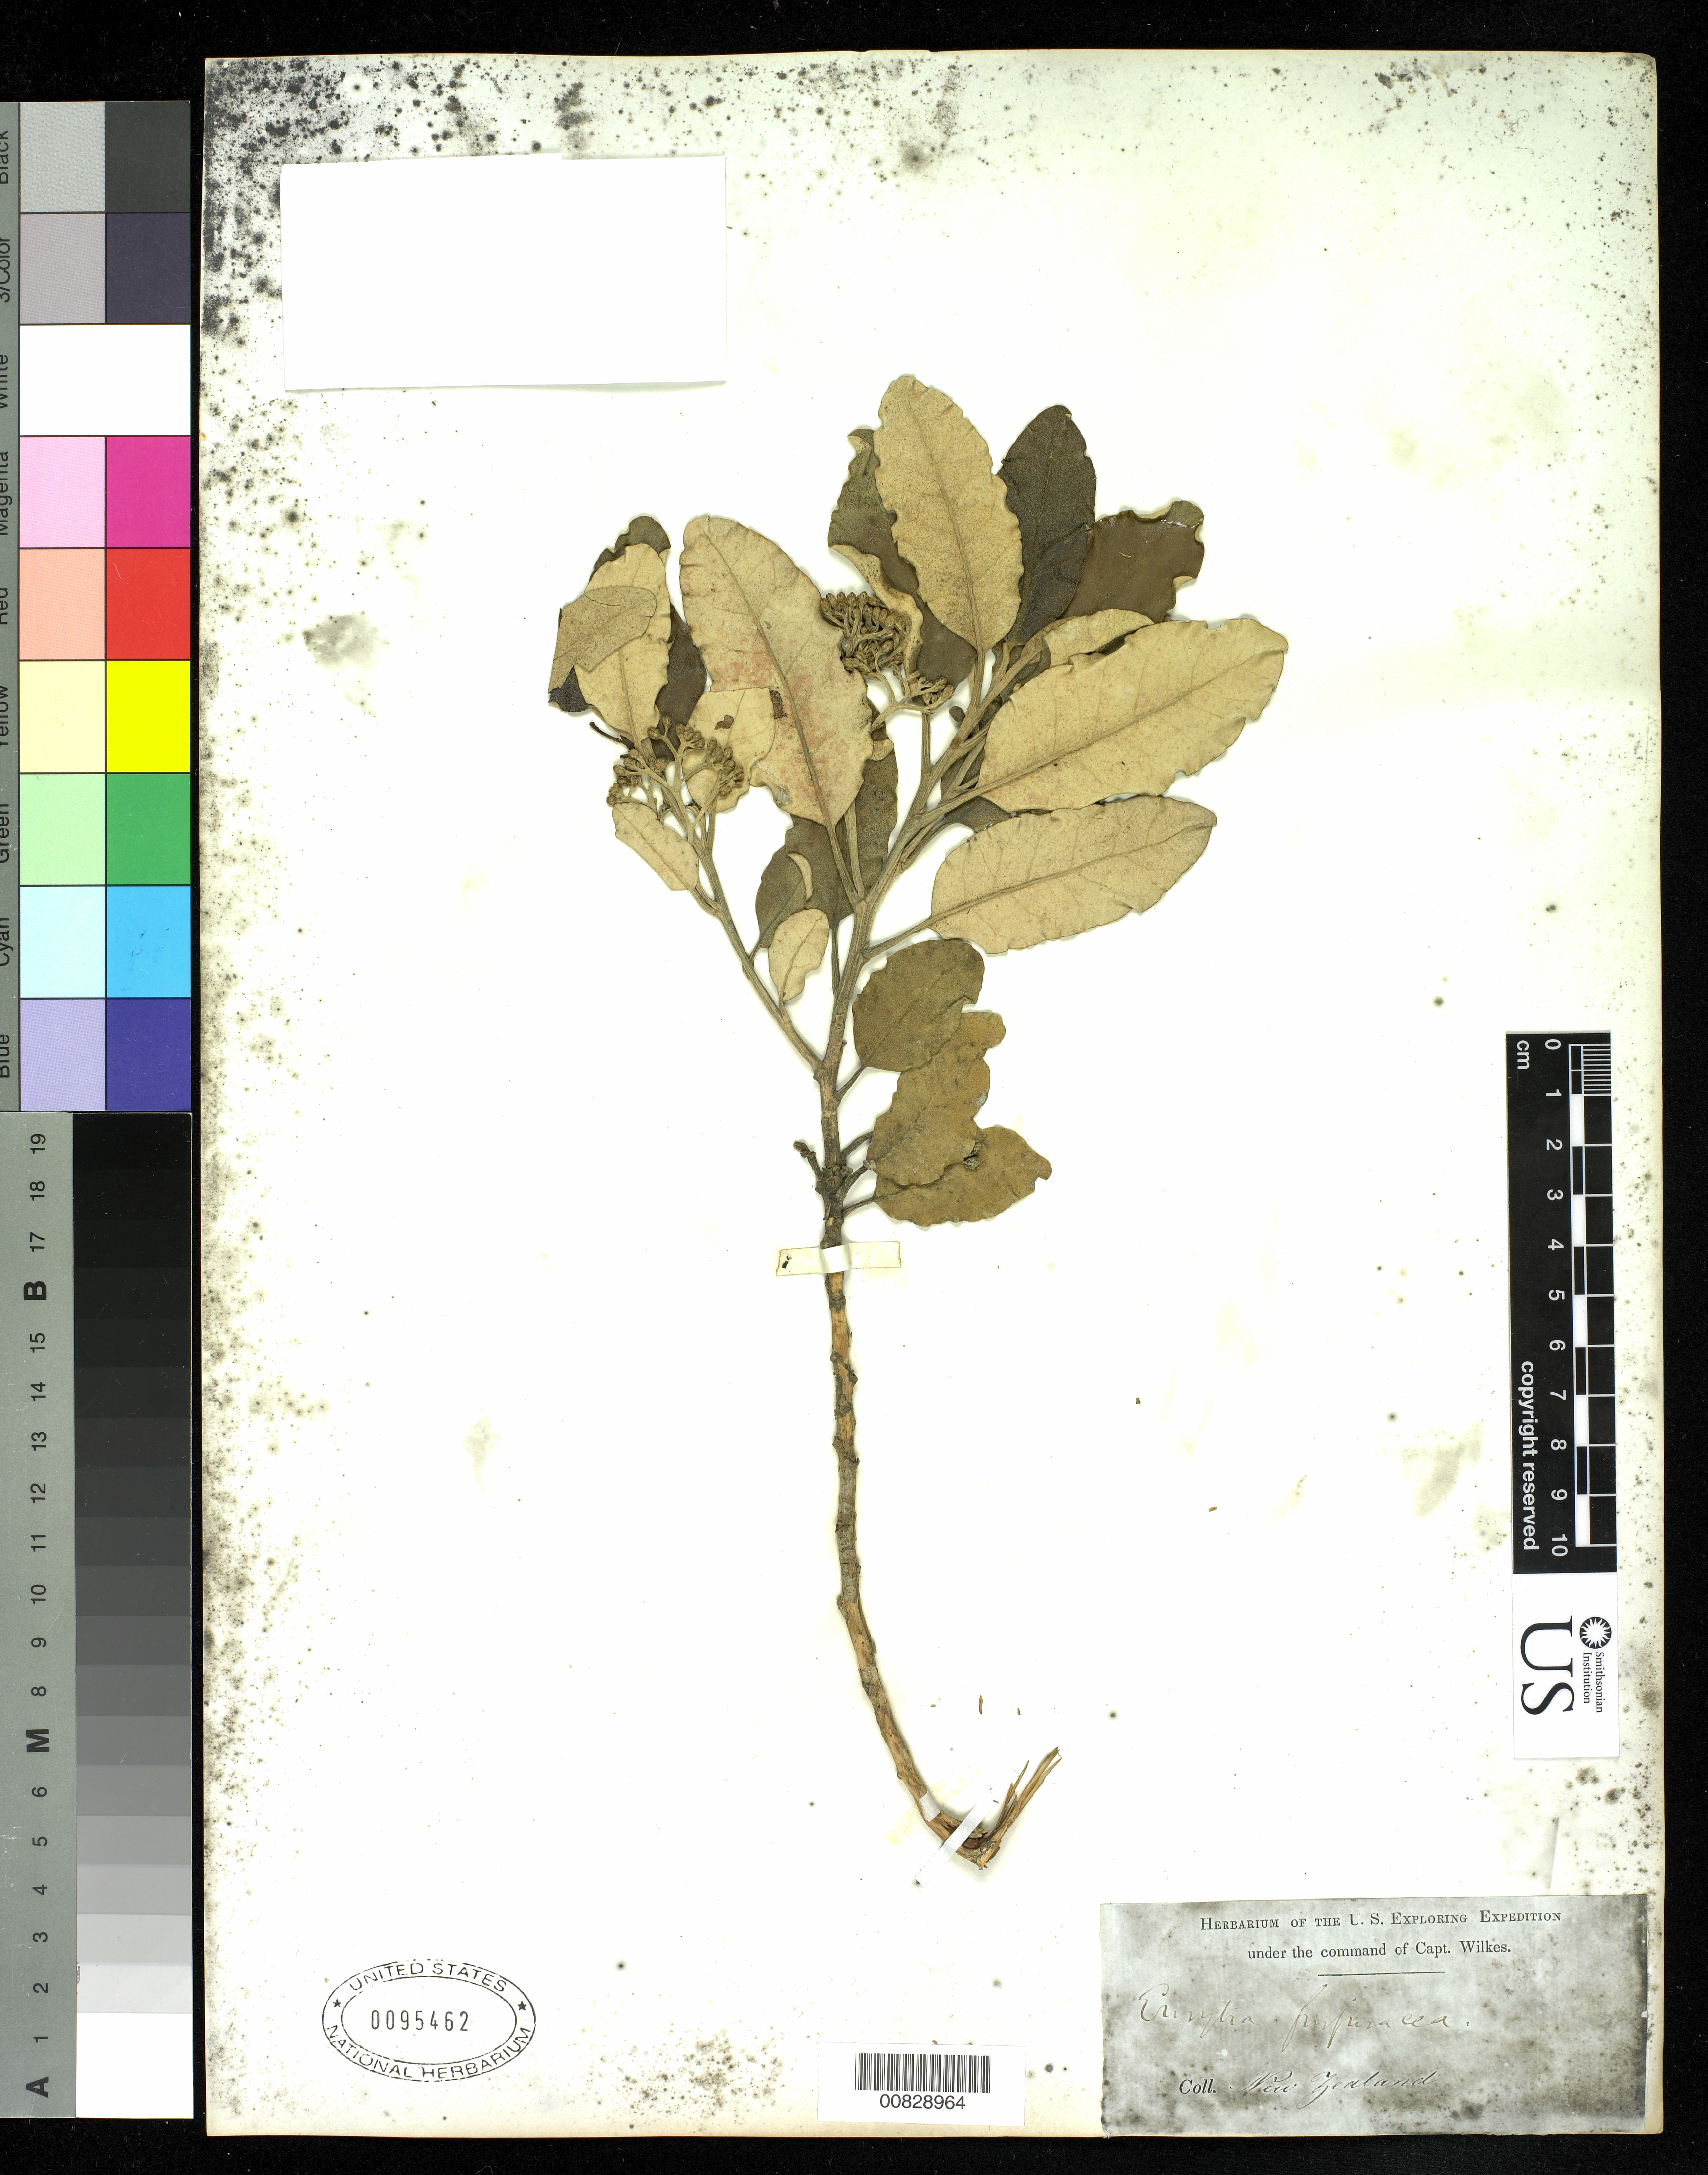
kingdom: Plantae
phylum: Tracheophyta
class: Magnoliopsida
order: Asterales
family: Asteraceae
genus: Olearia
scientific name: Olearia furfuracea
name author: (A. Rich.) Hook. f.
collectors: Wilkes Explor. Exped.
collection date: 1838/1842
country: New Zealand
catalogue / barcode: US 95462